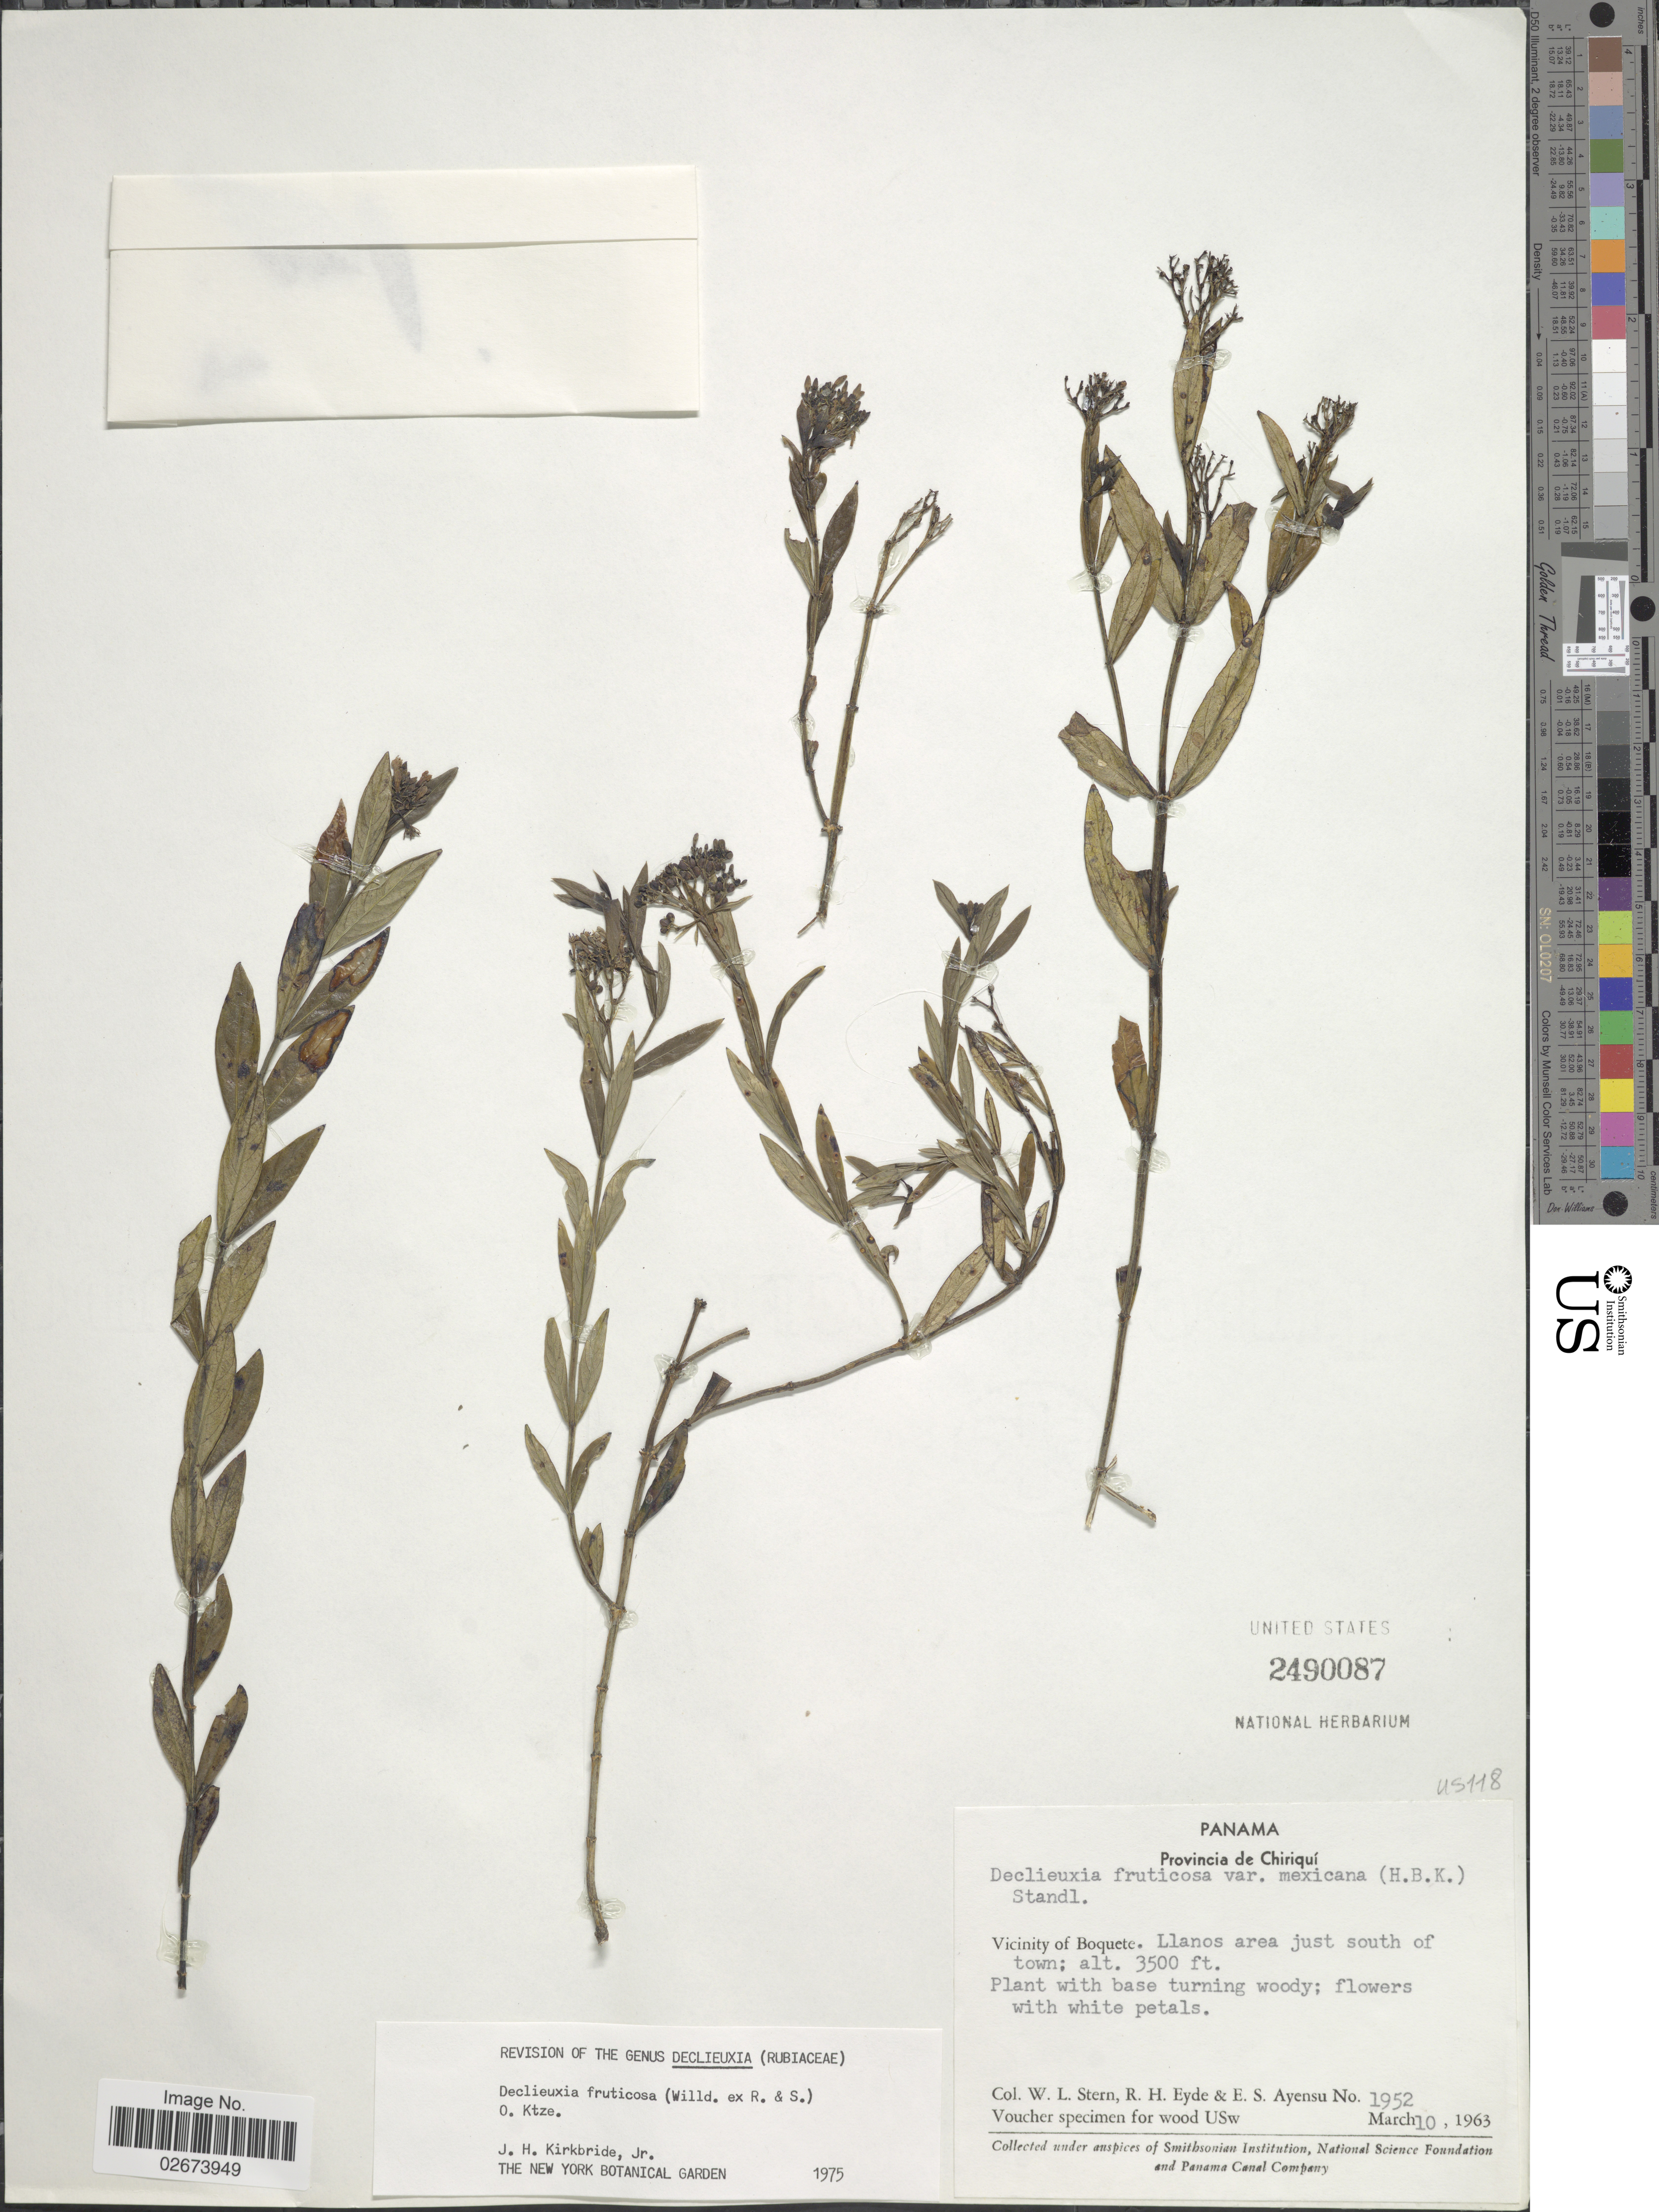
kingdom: Plantae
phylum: Tracheophyta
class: Magnoliopsida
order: Gentianales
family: Rubiaceae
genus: Declieuxia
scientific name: Declieuxia fruticosa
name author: (Willd. ex Roem. & Schult.) Kuntze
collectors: W. L. Stern, R. H. Eyde & E. S. Ayensu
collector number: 1952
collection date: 1963-03-10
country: Panama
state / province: Chiriqui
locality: Vicinity of Boquete. Llanos area just south of town.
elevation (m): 1067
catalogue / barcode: US 2490087